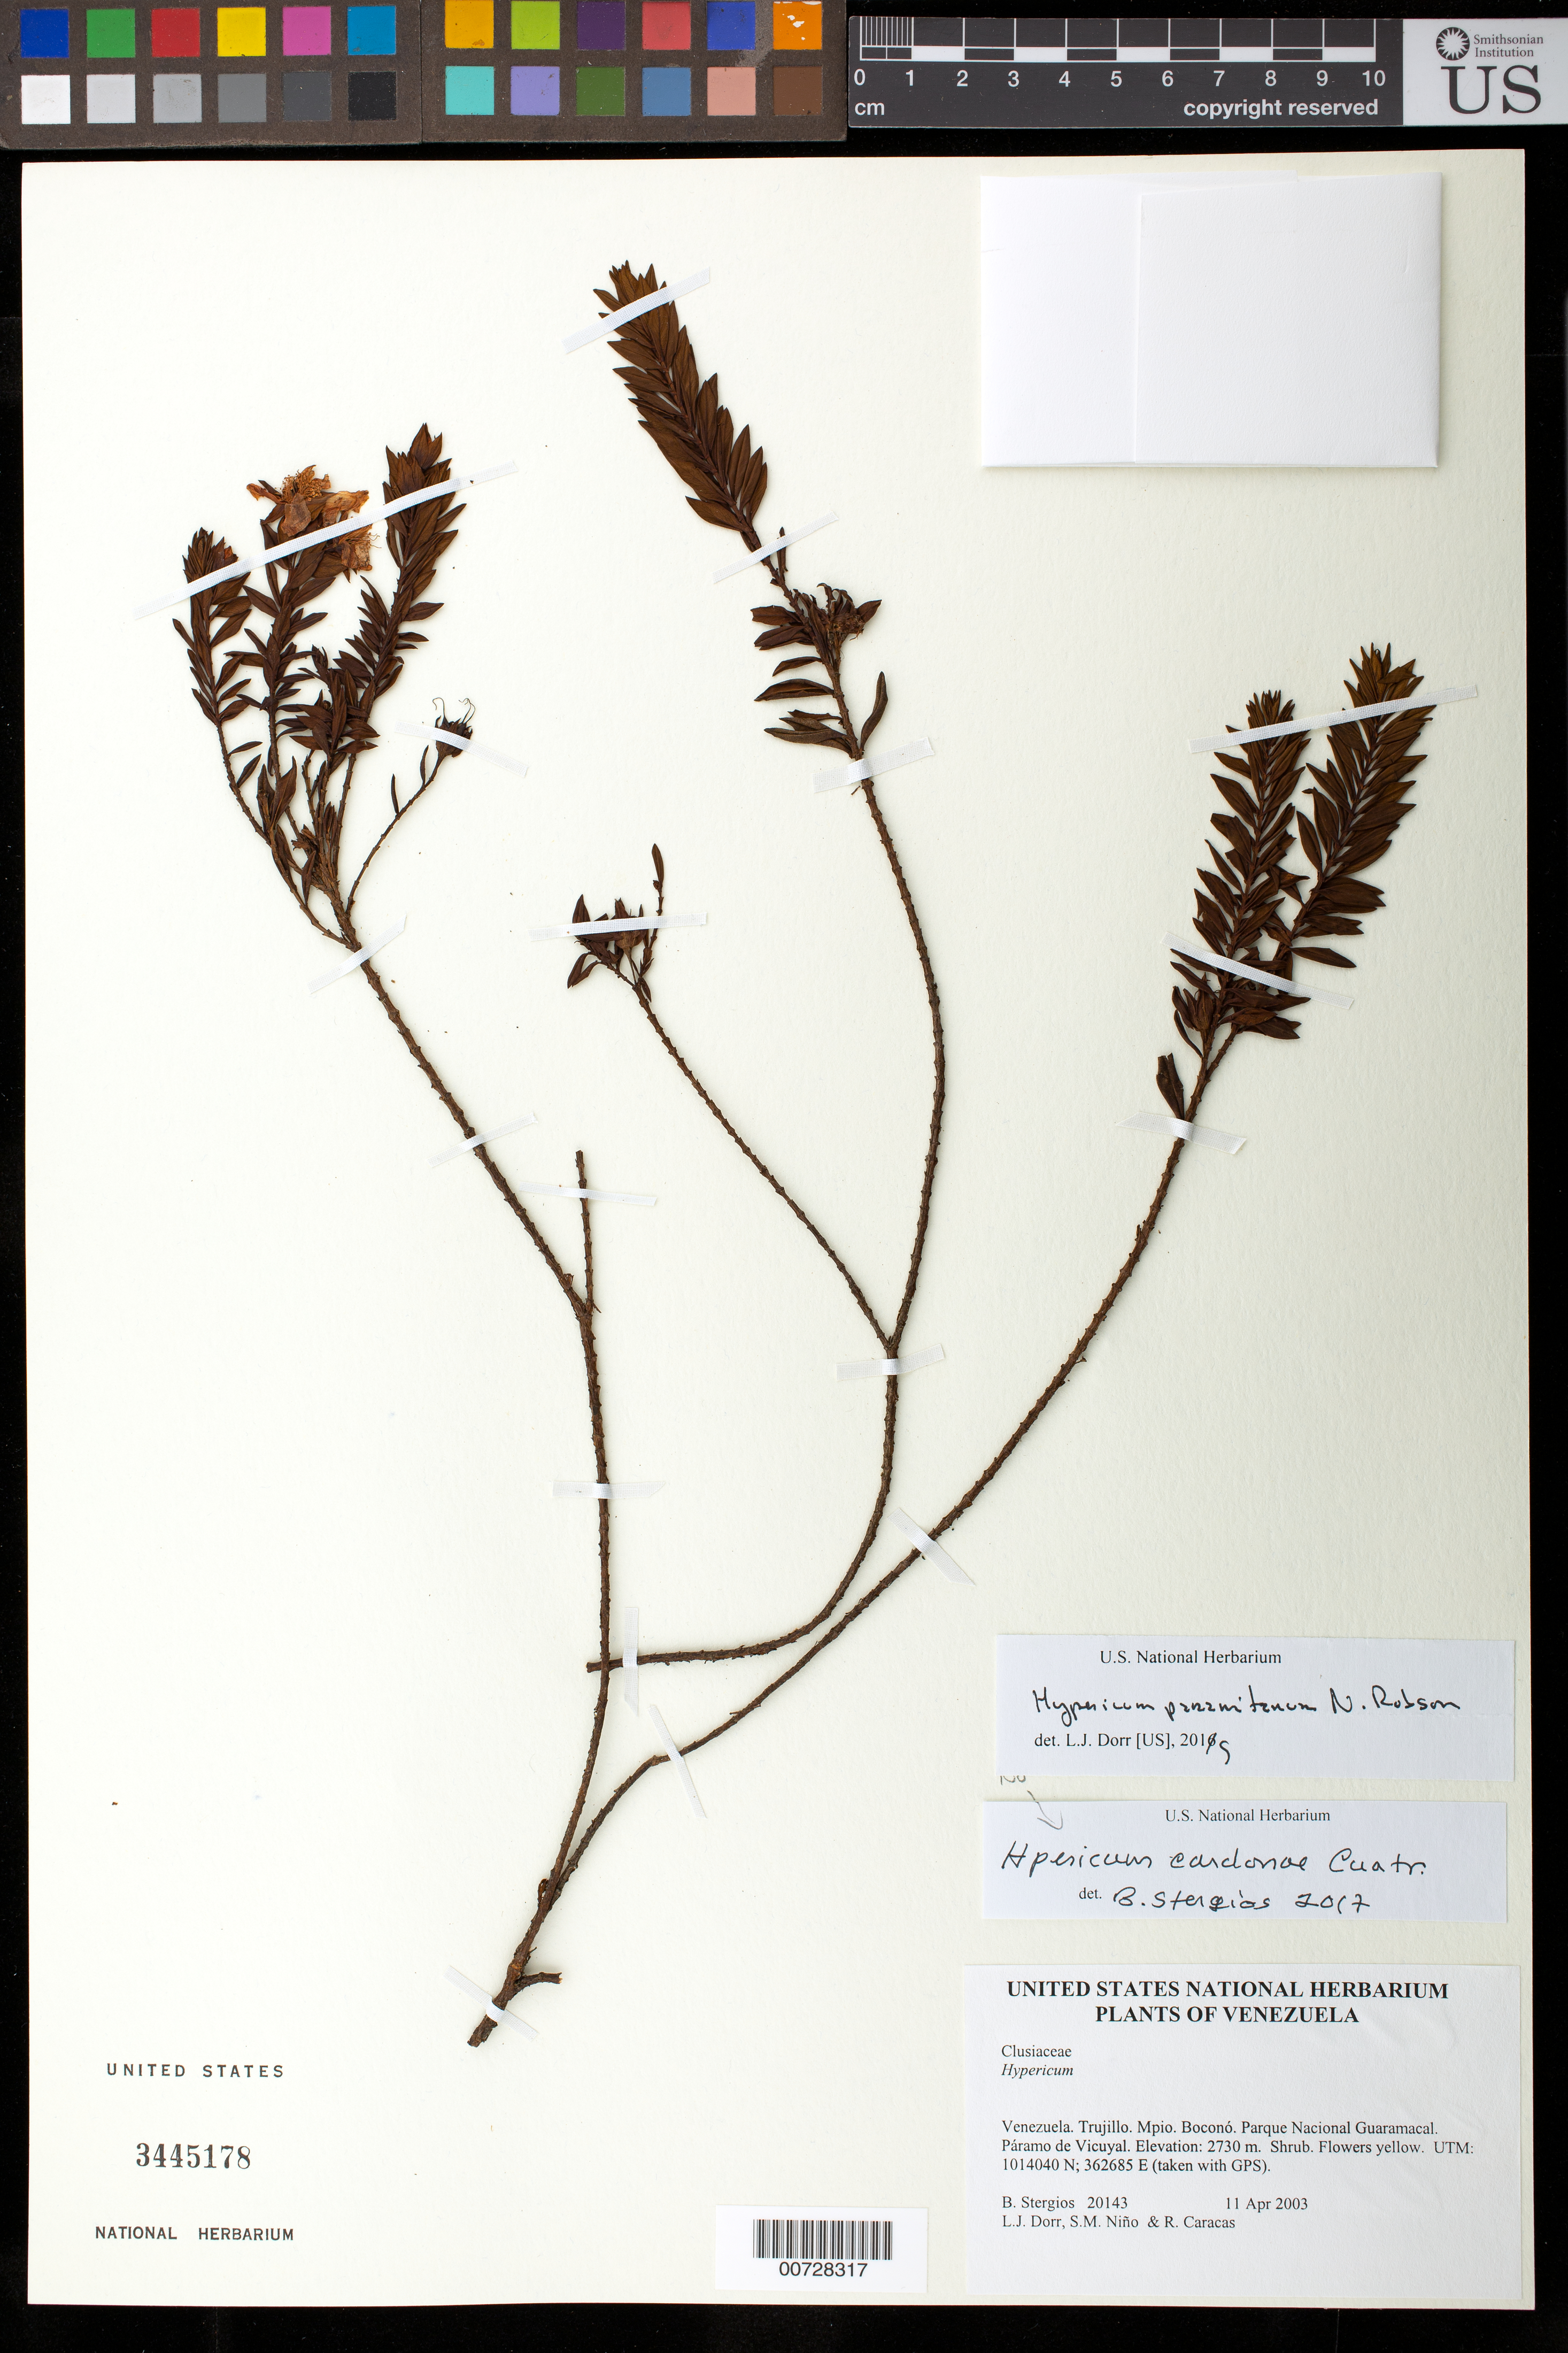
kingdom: Plantae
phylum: Tracheophyta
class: Magnoliopsida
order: Malpighiales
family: Hypericaceae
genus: Hypericum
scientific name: Hypericum paramitanum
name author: N. Robson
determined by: Dorr, L. J., (BOT), Smithsonian Institution - National Museum of Natural History (UNITED STATES)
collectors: B. G. Stergios, L. J. Dorr, S. M. Niño & R. Caracas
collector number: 20143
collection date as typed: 11 Apr 2003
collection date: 2003-04-11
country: Venezuela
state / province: Trujillo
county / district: Boconó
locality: Parque Nacional Guaramacal. Páramo de Vicuyal.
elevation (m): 2730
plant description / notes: PORT, US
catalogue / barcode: US 3445178